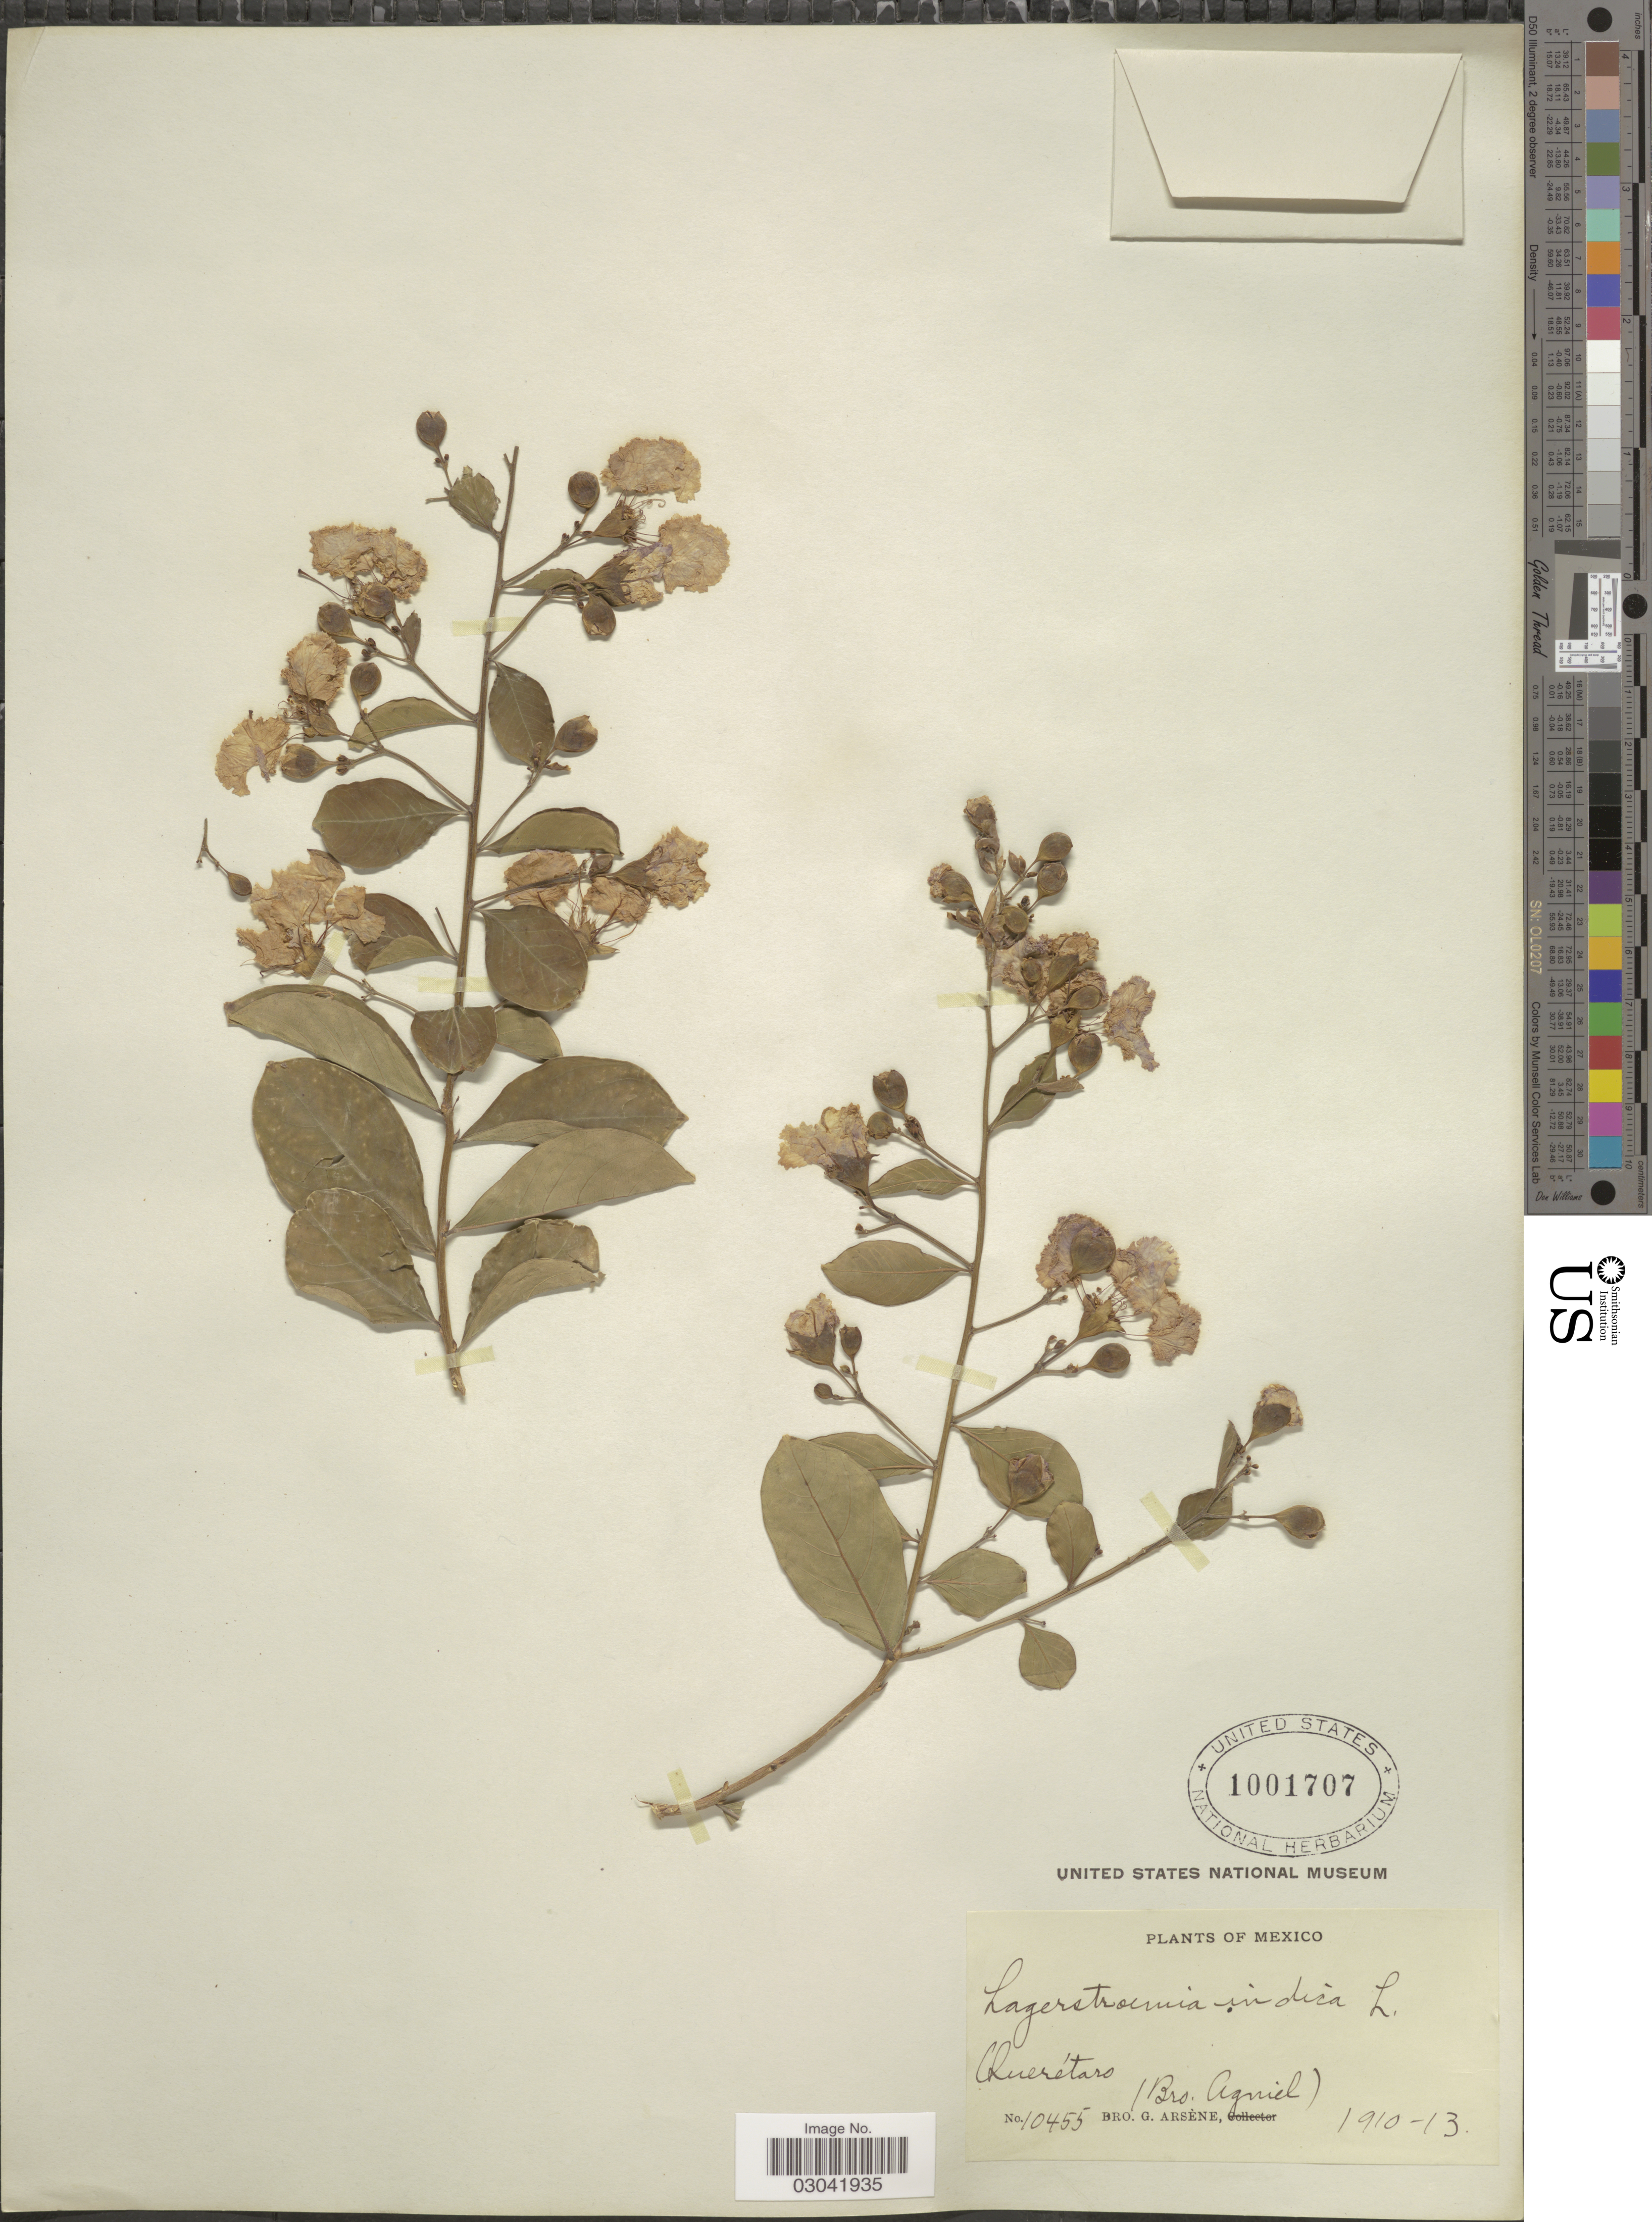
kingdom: Plantae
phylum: Tracheophyta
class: Magnoliopsida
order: Myrtales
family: Lythraceae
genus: Lagerstroemia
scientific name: Lagerstroemia indica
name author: L.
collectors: Bro. G. Arsène & Bro. Agniel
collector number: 10455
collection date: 1910/1913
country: Mexico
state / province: Querétaro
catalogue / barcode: US 1001707